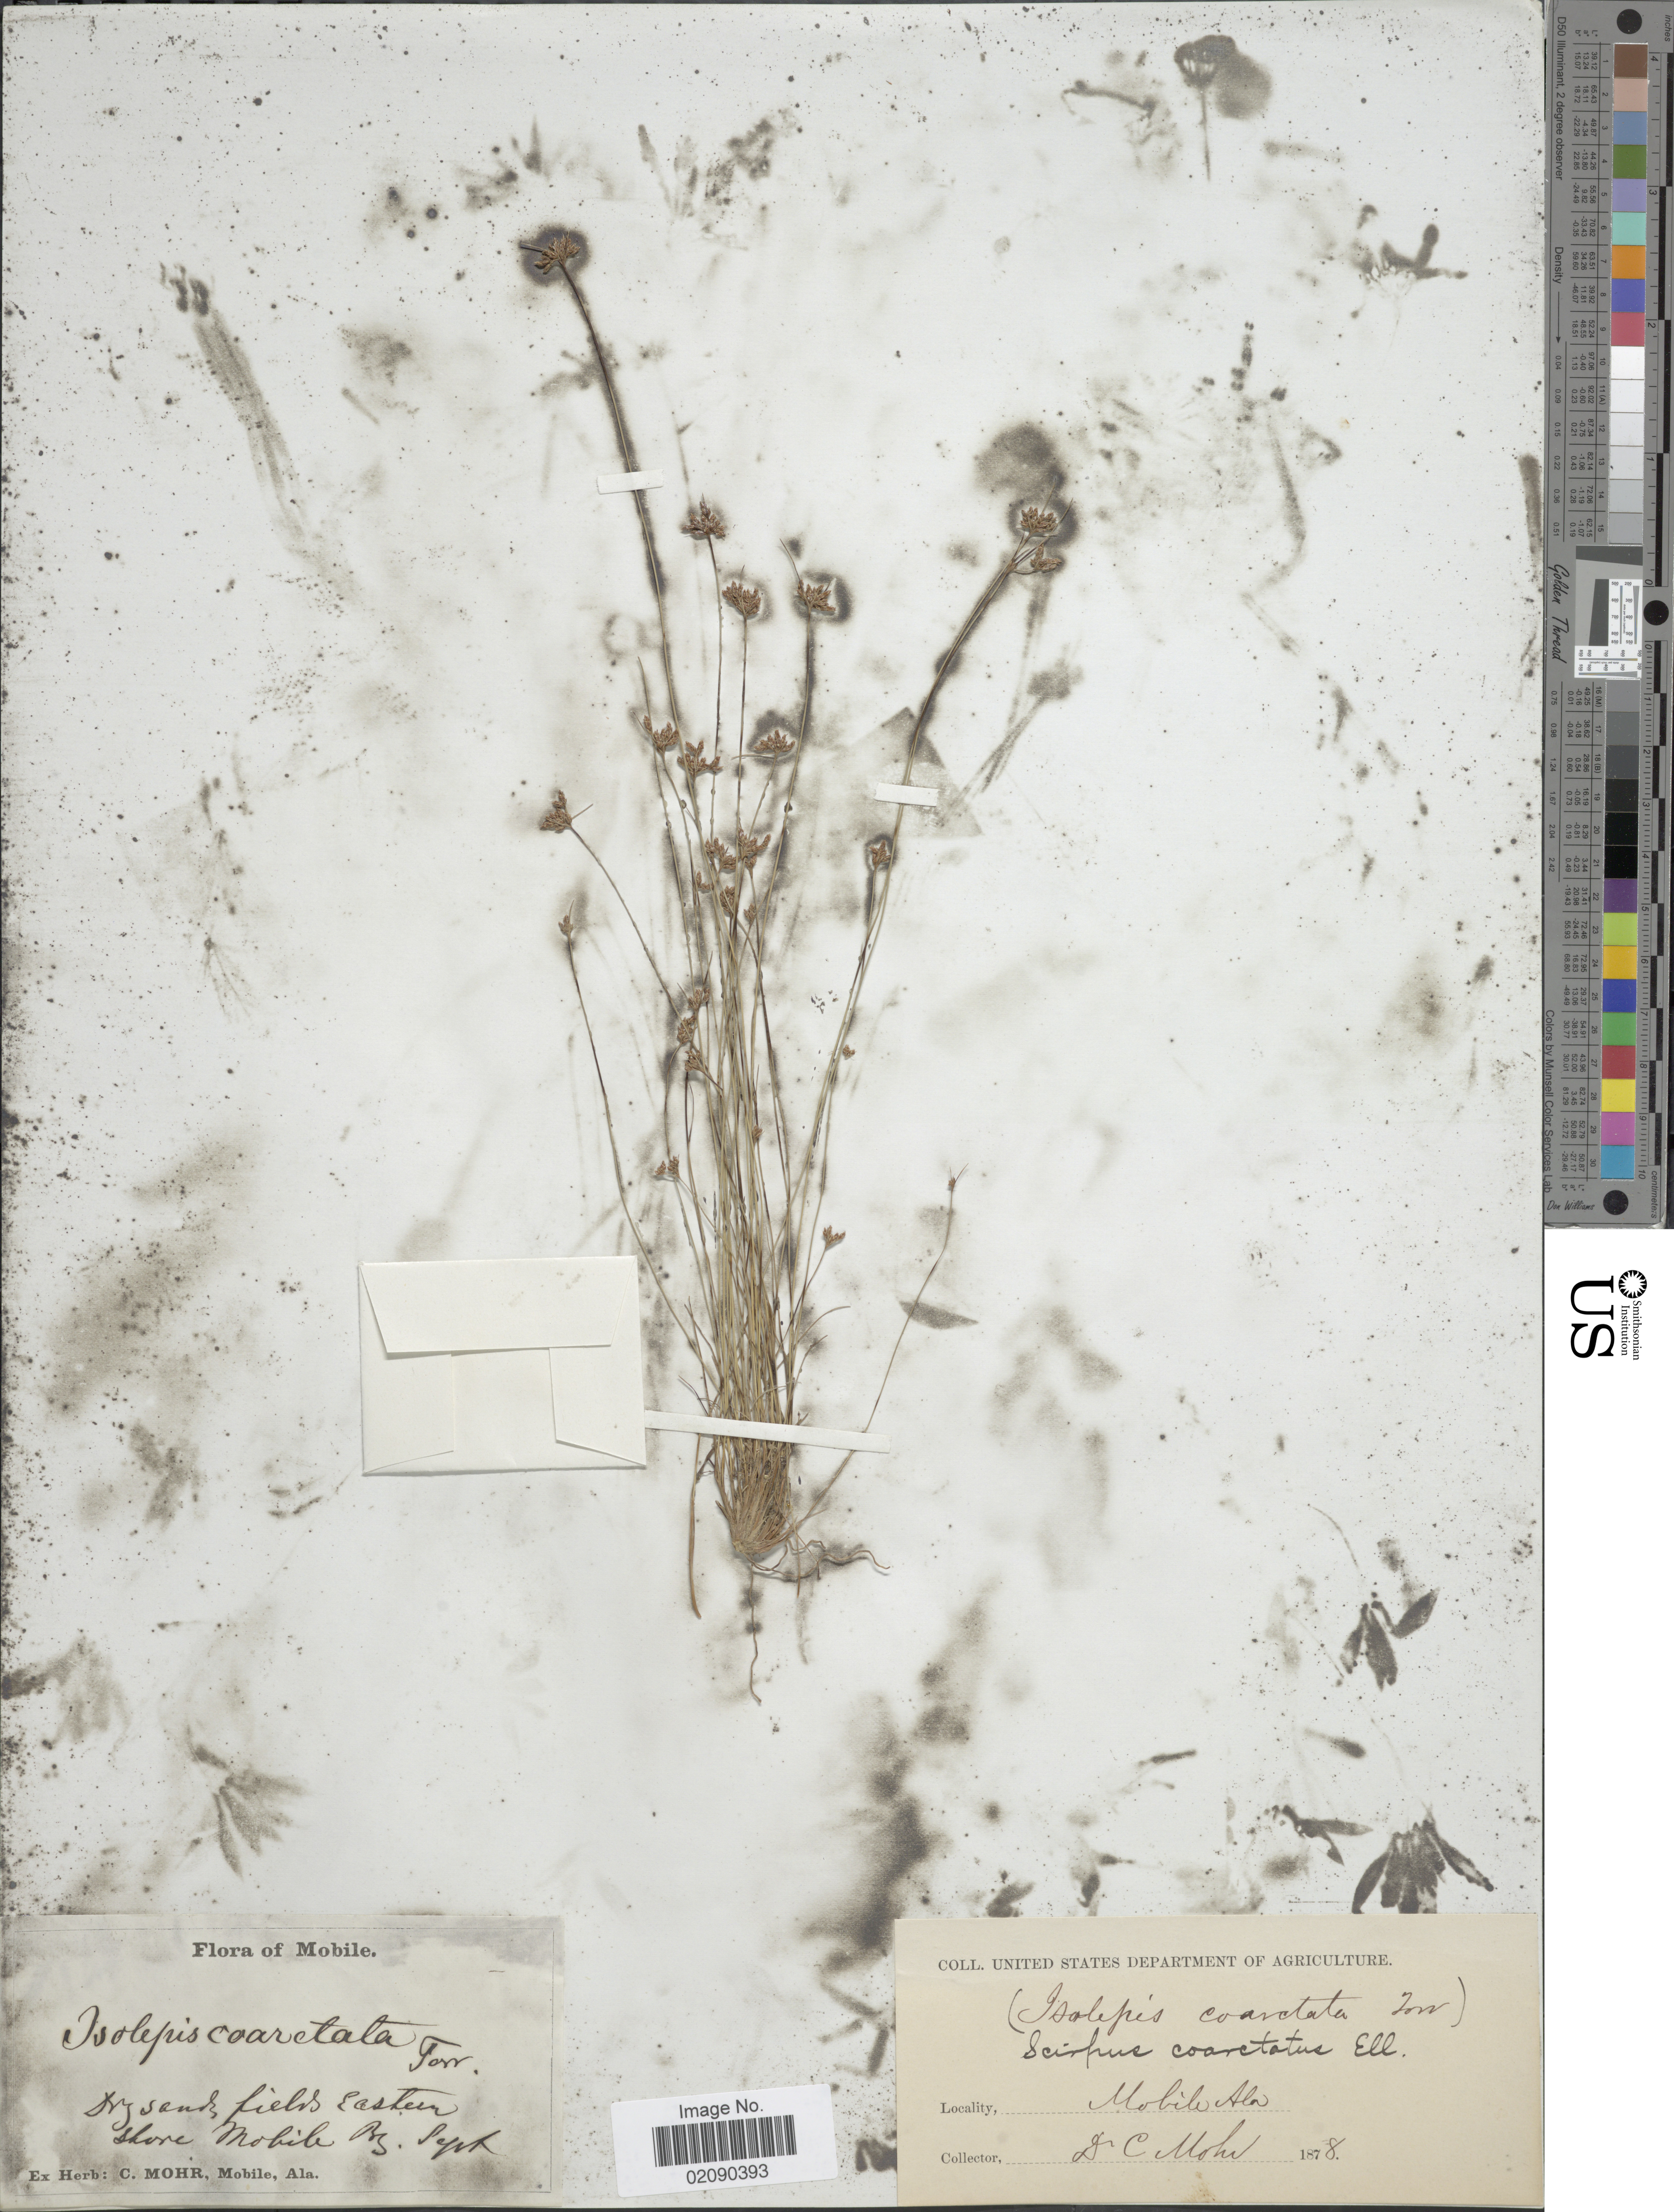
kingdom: Plantae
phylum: Tracheophyta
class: Liliopsida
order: Poales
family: Cyperaceae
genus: Bulbostylis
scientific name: Bulbostylis ciliatifolia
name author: (Elliott) Fernald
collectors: C. T. Mohr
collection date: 1878-09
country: United States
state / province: Alabama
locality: Mobile. Eastern shore